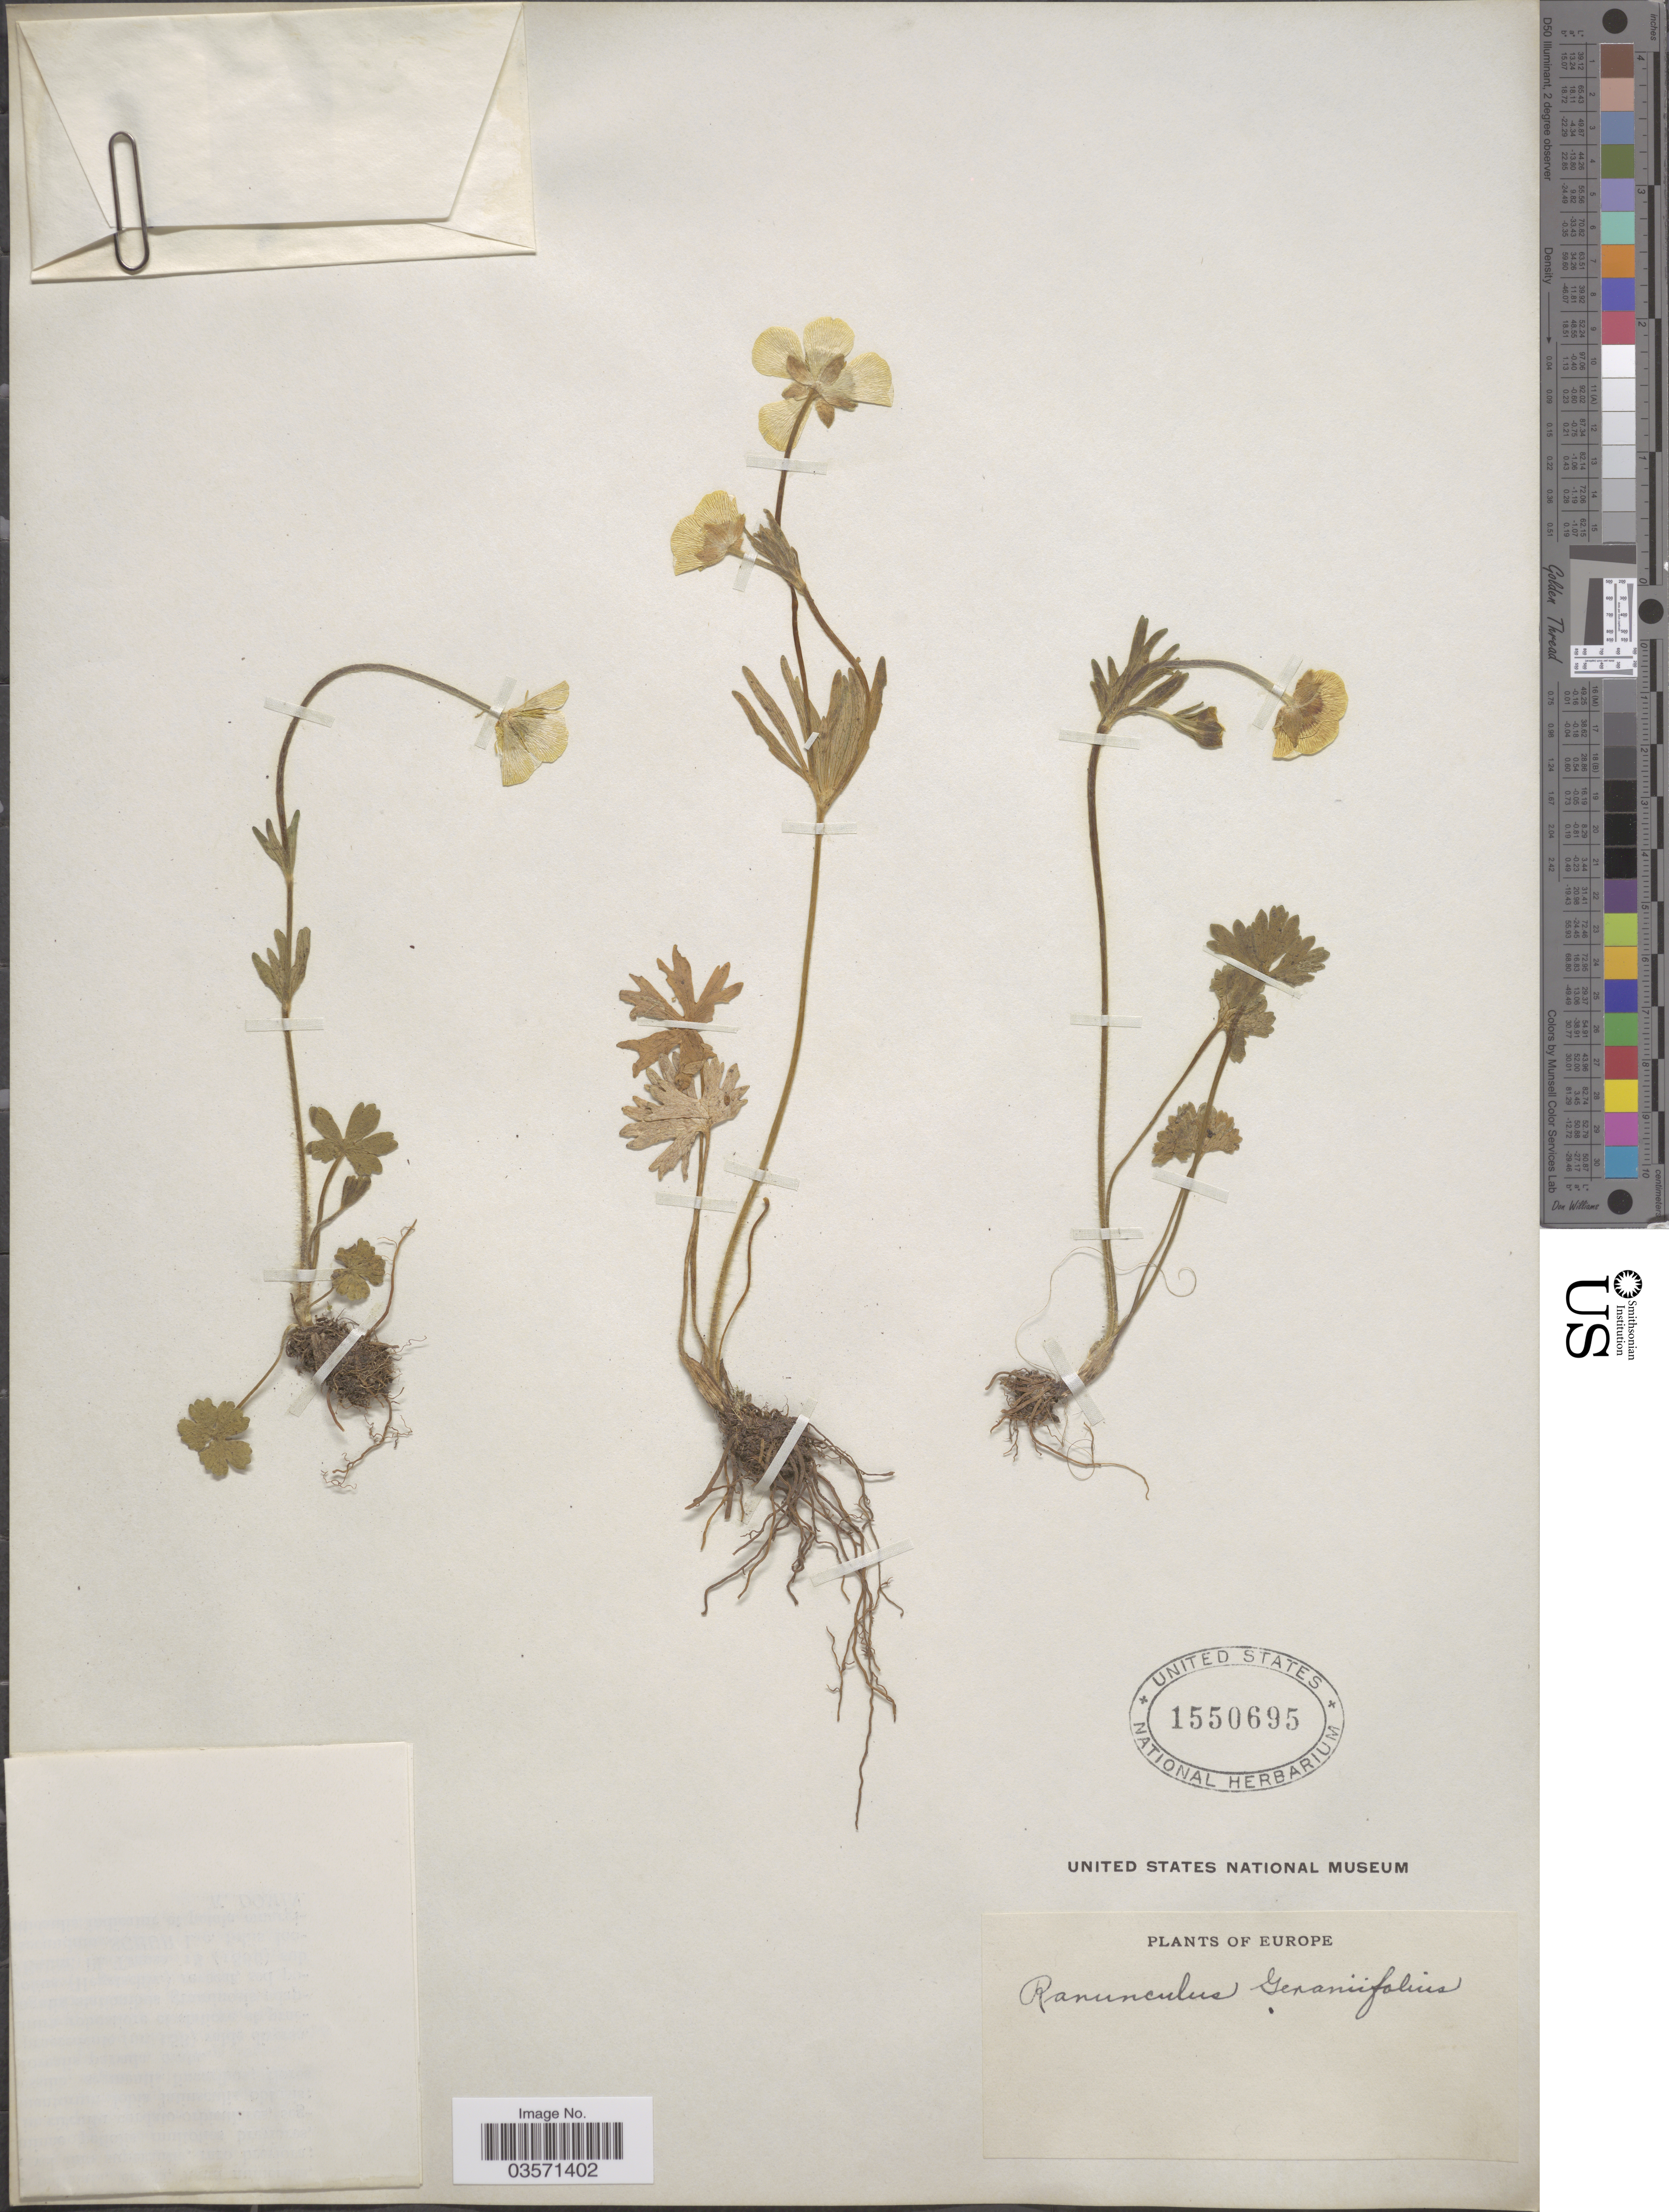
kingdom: Plantae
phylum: Tracheophyta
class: Magnoliopsida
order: Ranunculales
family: Ranunculaceae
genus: Ranunculus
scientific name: Ranunculus geraniifolius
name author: Hayata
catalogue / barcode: US 1550695